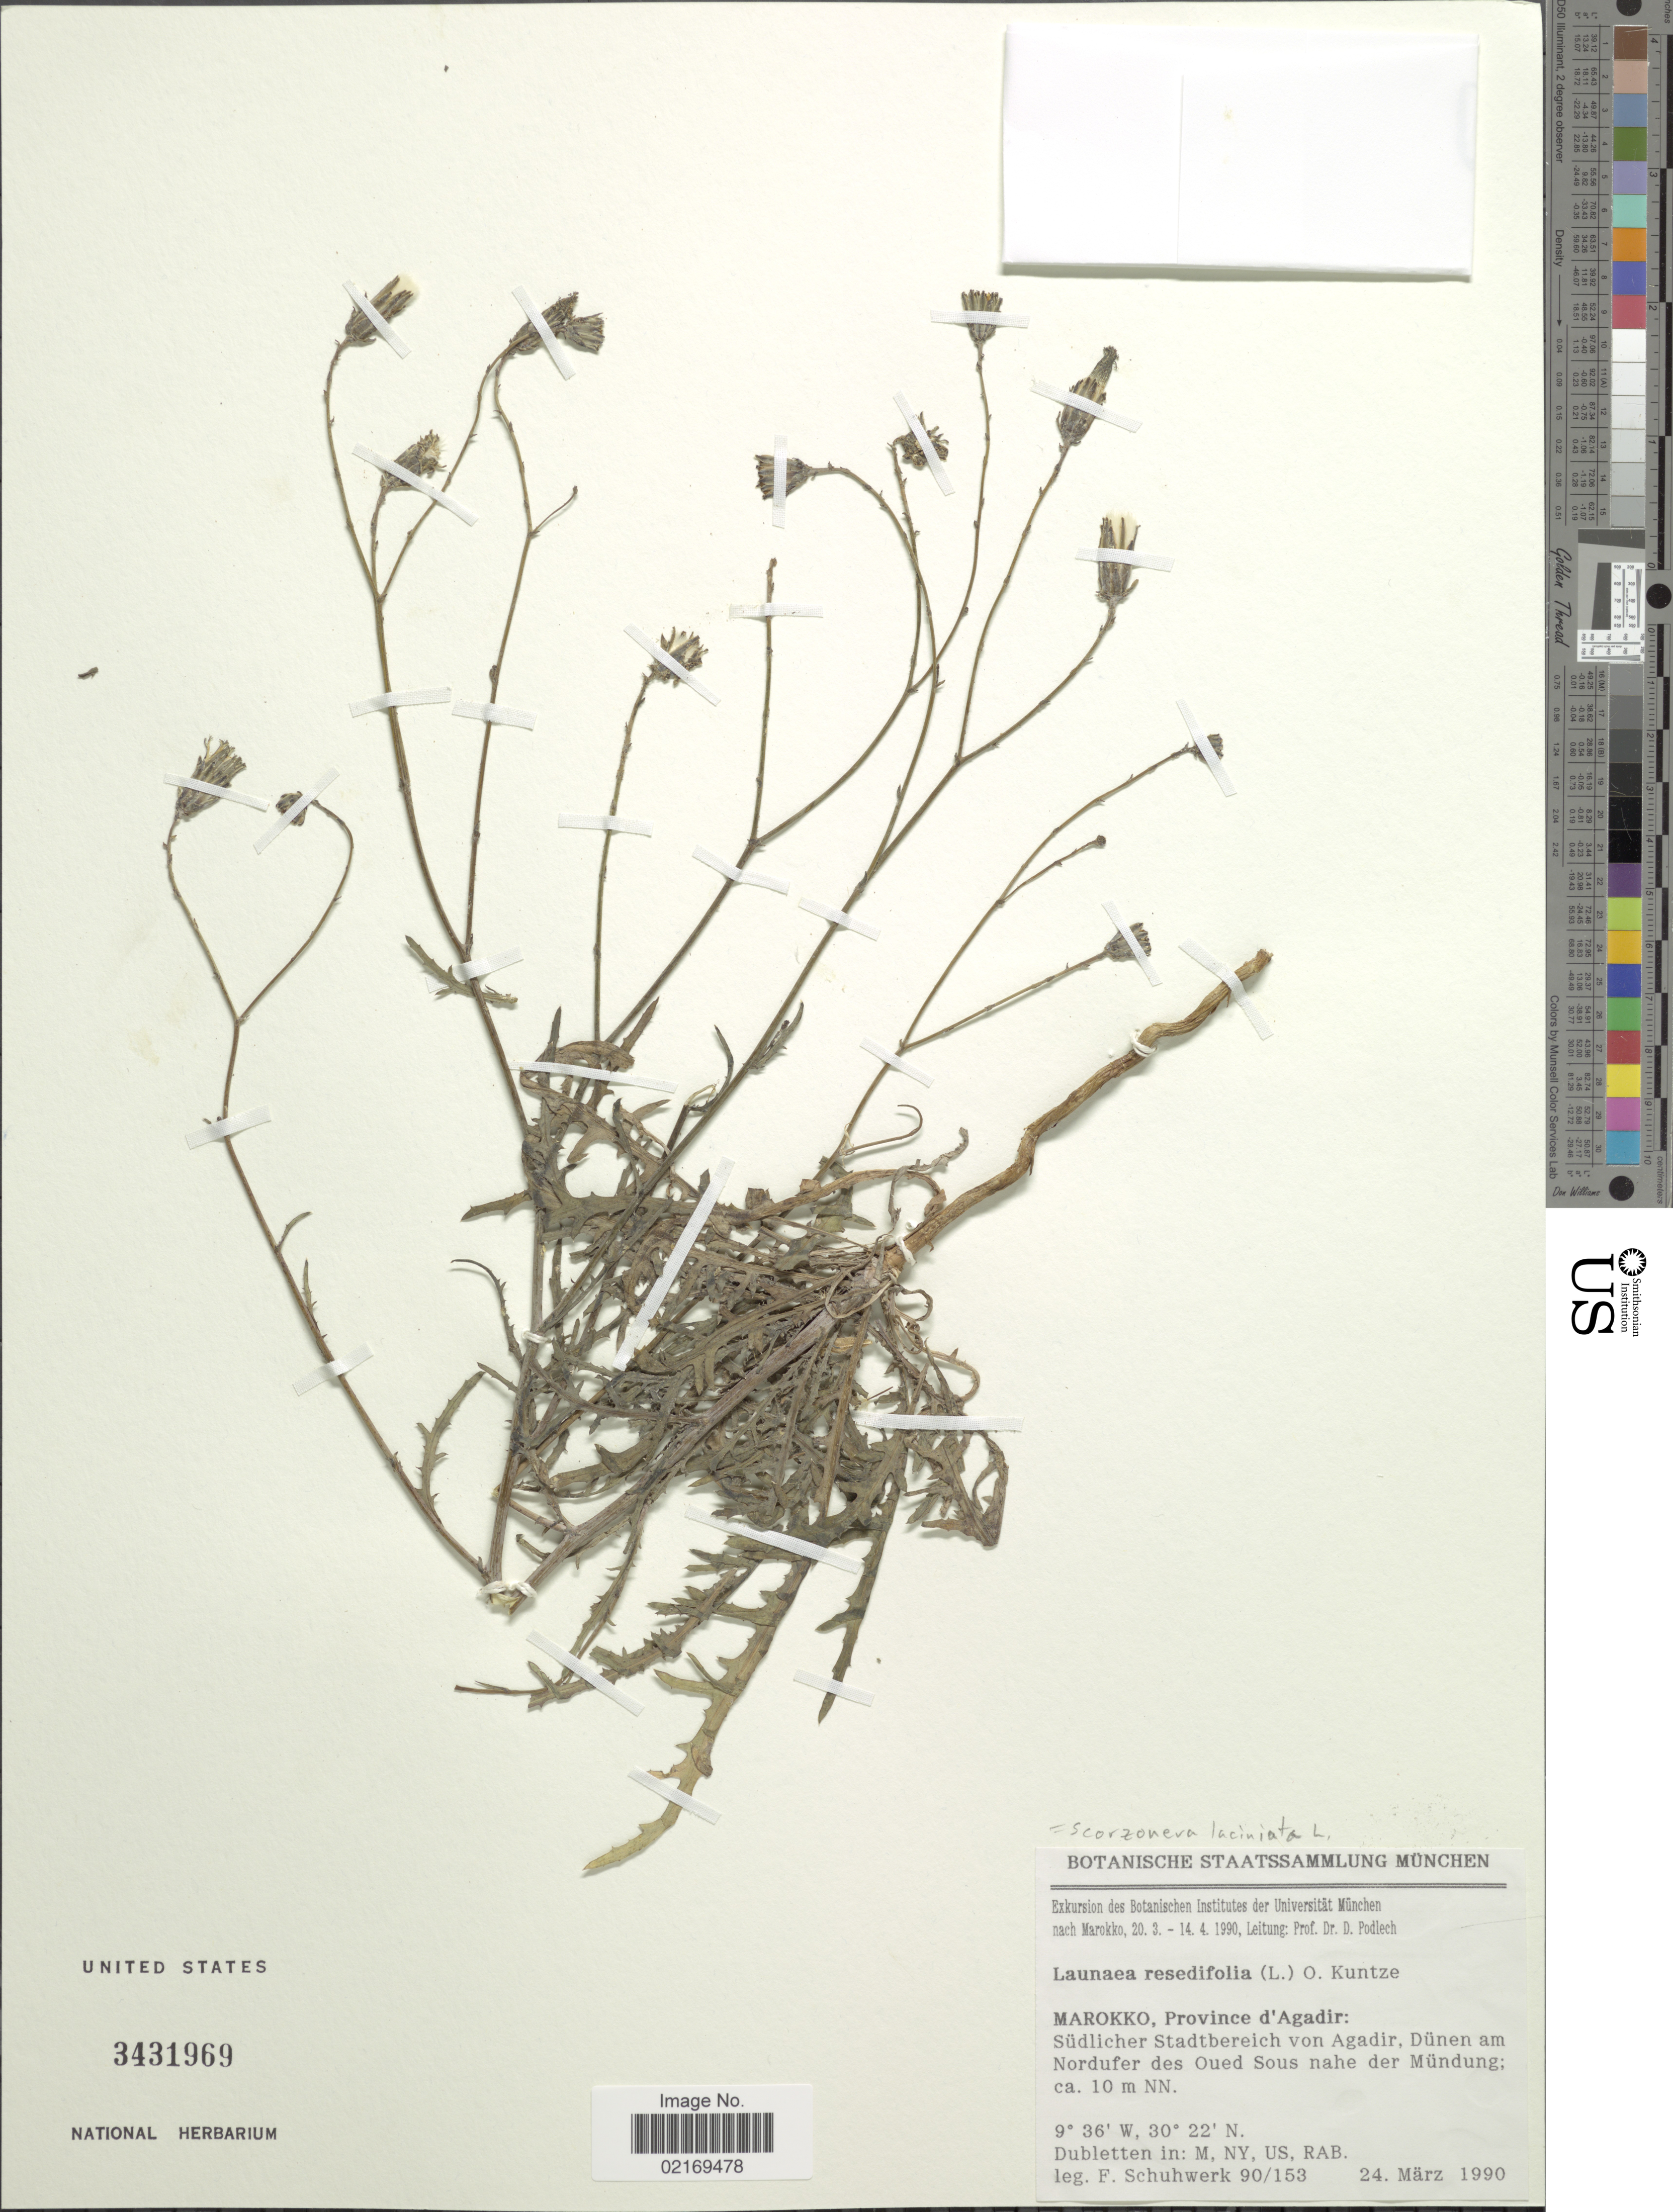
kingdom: Plantae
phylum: Tracheophyta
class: Magnoliopsida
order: Asterales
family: Asteraceae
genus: Scorzonera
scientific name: Scorzonera laciniata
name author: L.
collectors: Schuhwerk, F.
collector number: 90/153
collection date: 1990-03-24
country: Morocco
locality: Marokko, Province d'Agadir: Sudlicher Stadtbereich von Agadir, Dunen am Nordufer des Oued Sous nahe der Mundung.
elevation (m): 10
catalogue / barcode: US 3431969